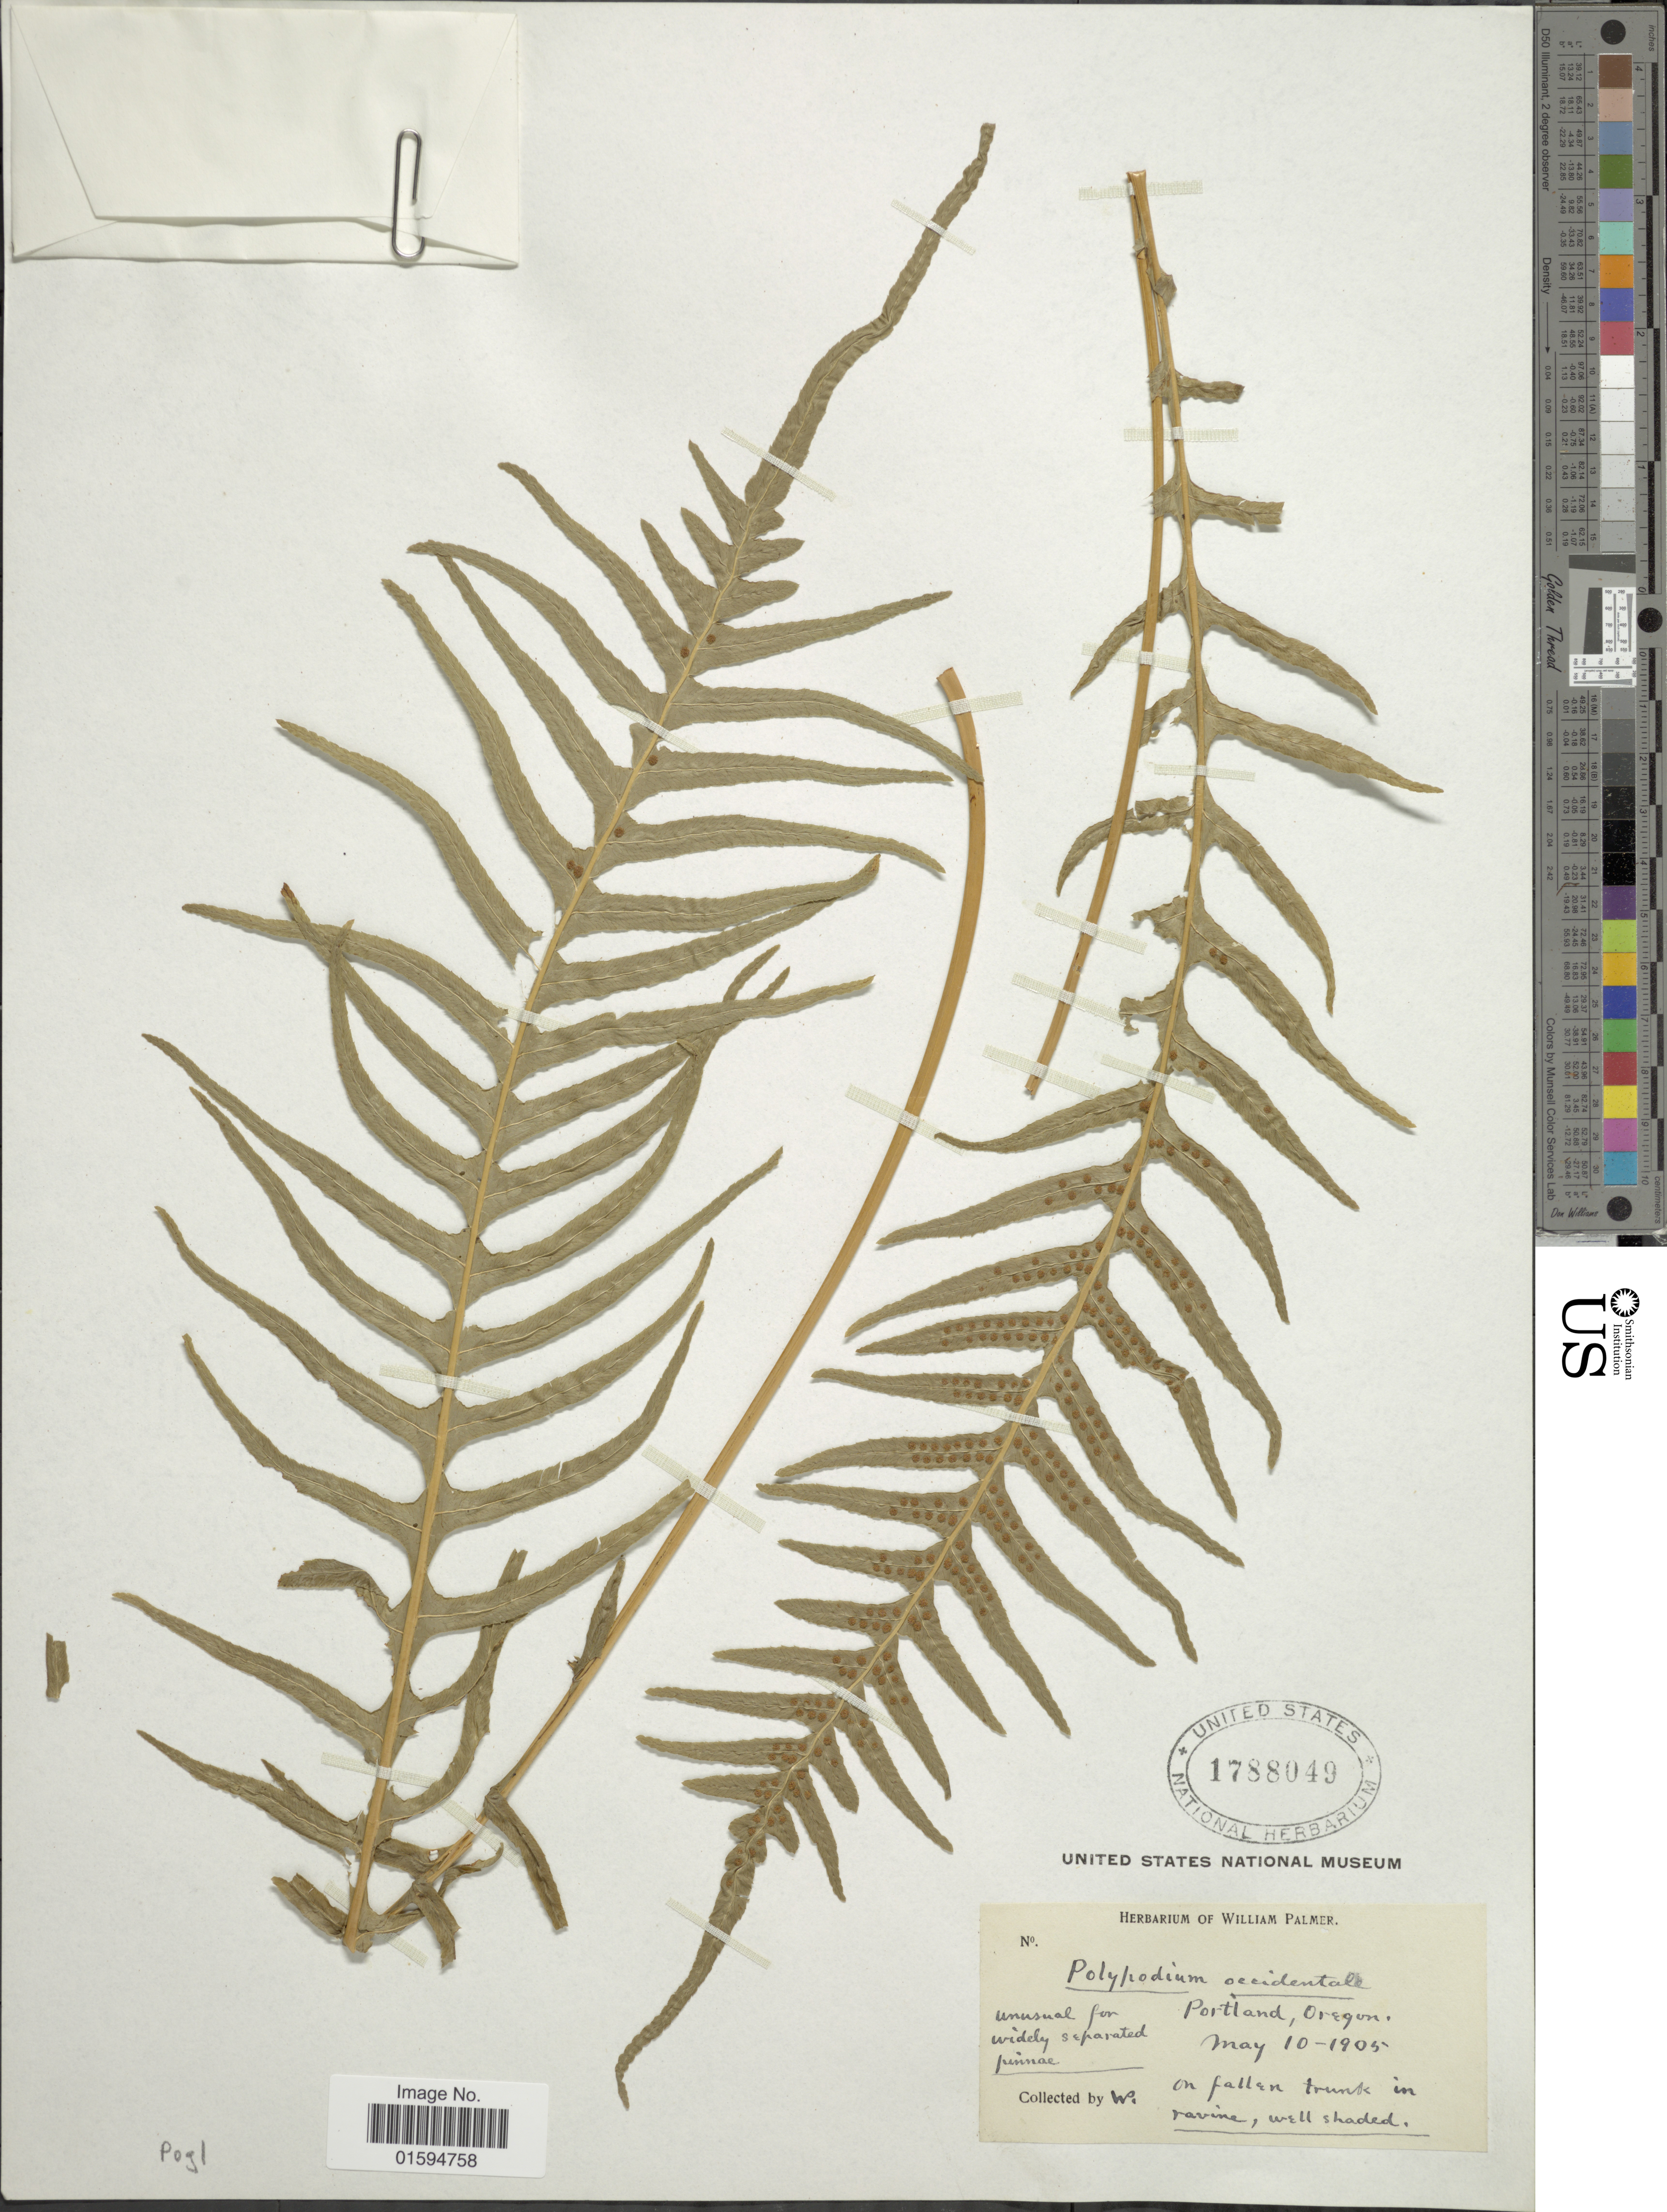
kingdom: Plantae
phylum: Tracheophyta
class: Polypodiopsida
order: Polypodiales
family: Polypodiaceae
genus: Polypodium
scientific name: Polypodium glycyrrhiza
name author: D.C. Eaton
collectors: W. Palmer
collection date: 1905-05-10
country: United States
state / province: Oregon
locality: Portland, Oregon.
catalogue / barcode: US 1788049